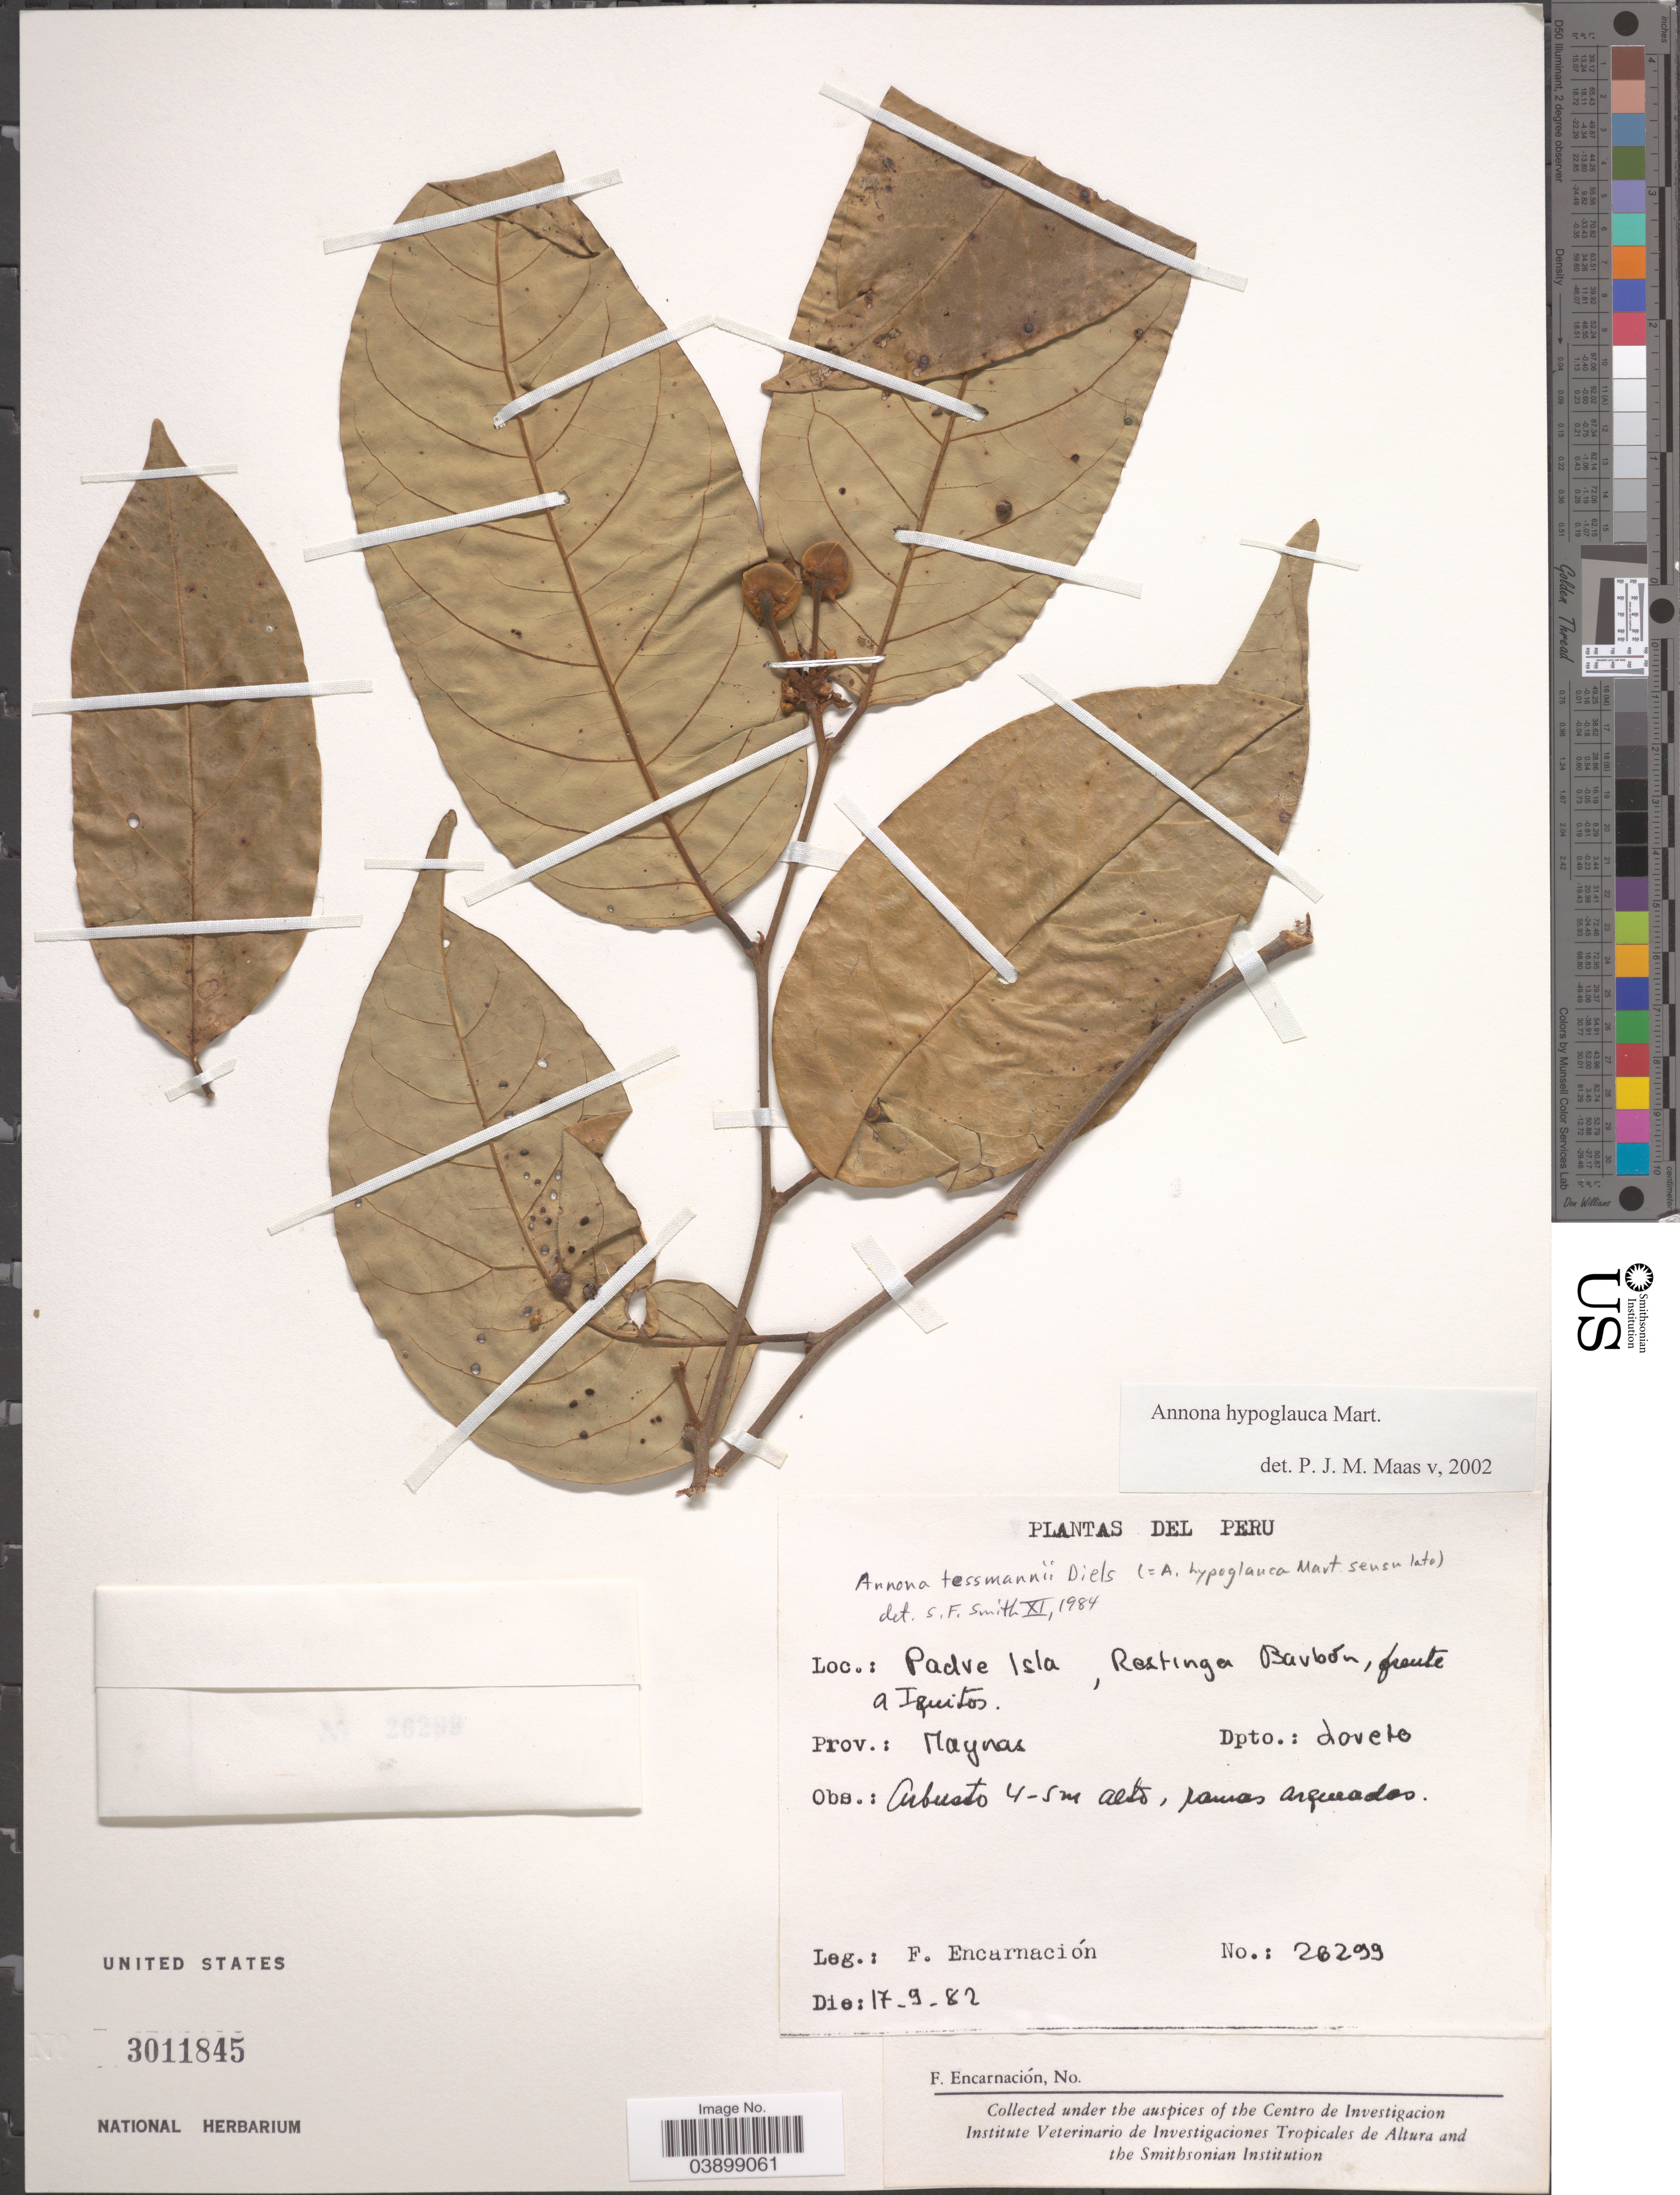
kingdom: Plantae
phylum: Tracheophyta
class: Magnoliopsida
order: Magnoliales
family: Annonaceae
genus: Annona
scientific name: Annona hypoglauca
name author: Mart.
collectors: F. Encarnación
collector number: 26299*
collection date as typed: Transcribed d/m/y: 17/9/82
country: Peru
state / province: Loreto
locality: Padre Isla, Restinga Barbón, fraute a Iquitos. Prov.: Maynas. Dpto.: Loreto.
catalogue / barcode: US 3011845